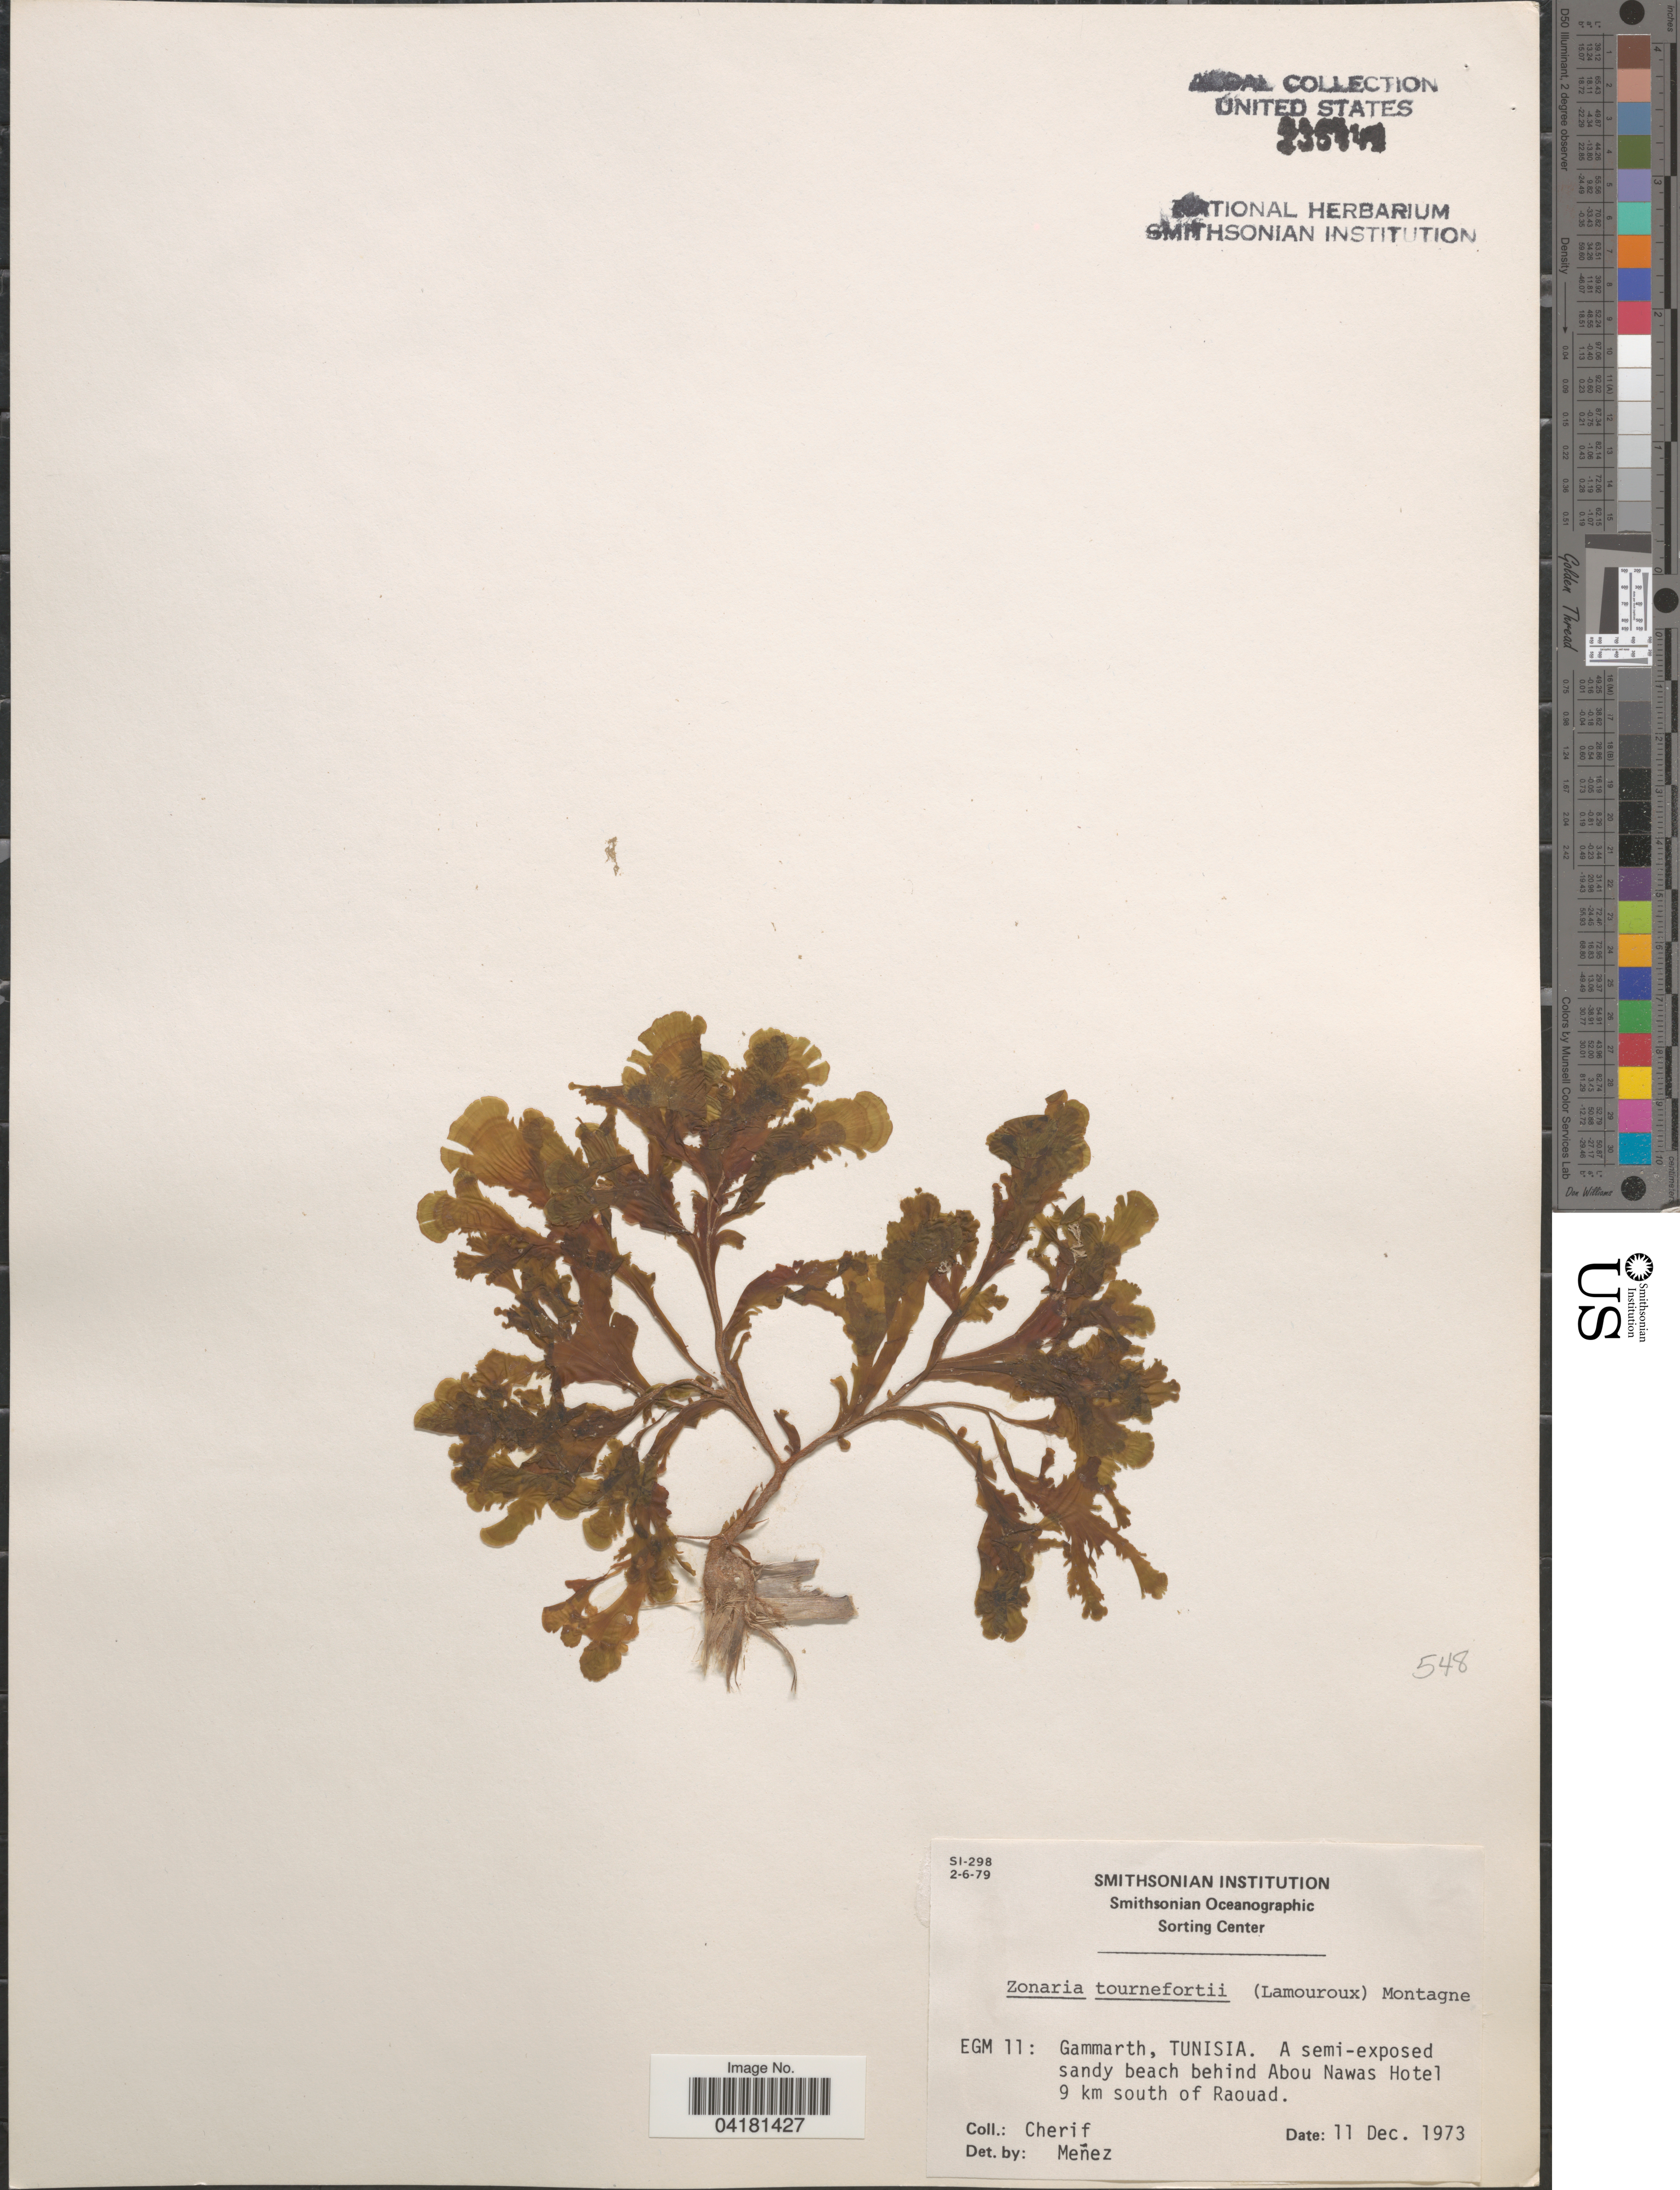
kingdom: Chromista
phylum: Ochrophyta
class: Phaeophyceae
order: Dictyotales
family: Dictyotaceae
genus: Zonaria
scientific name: Zonaria tournefortii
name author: (J.V.Lamouroux) Mont.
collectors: -. Cherif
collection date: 1973-12-11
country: Tunisia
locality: EGM 11: Gammarth, Tunisia. A semi-exposed sandy beach behind Abou Nawas Hotel 9 km south of Raouad.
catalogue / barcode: US 236441